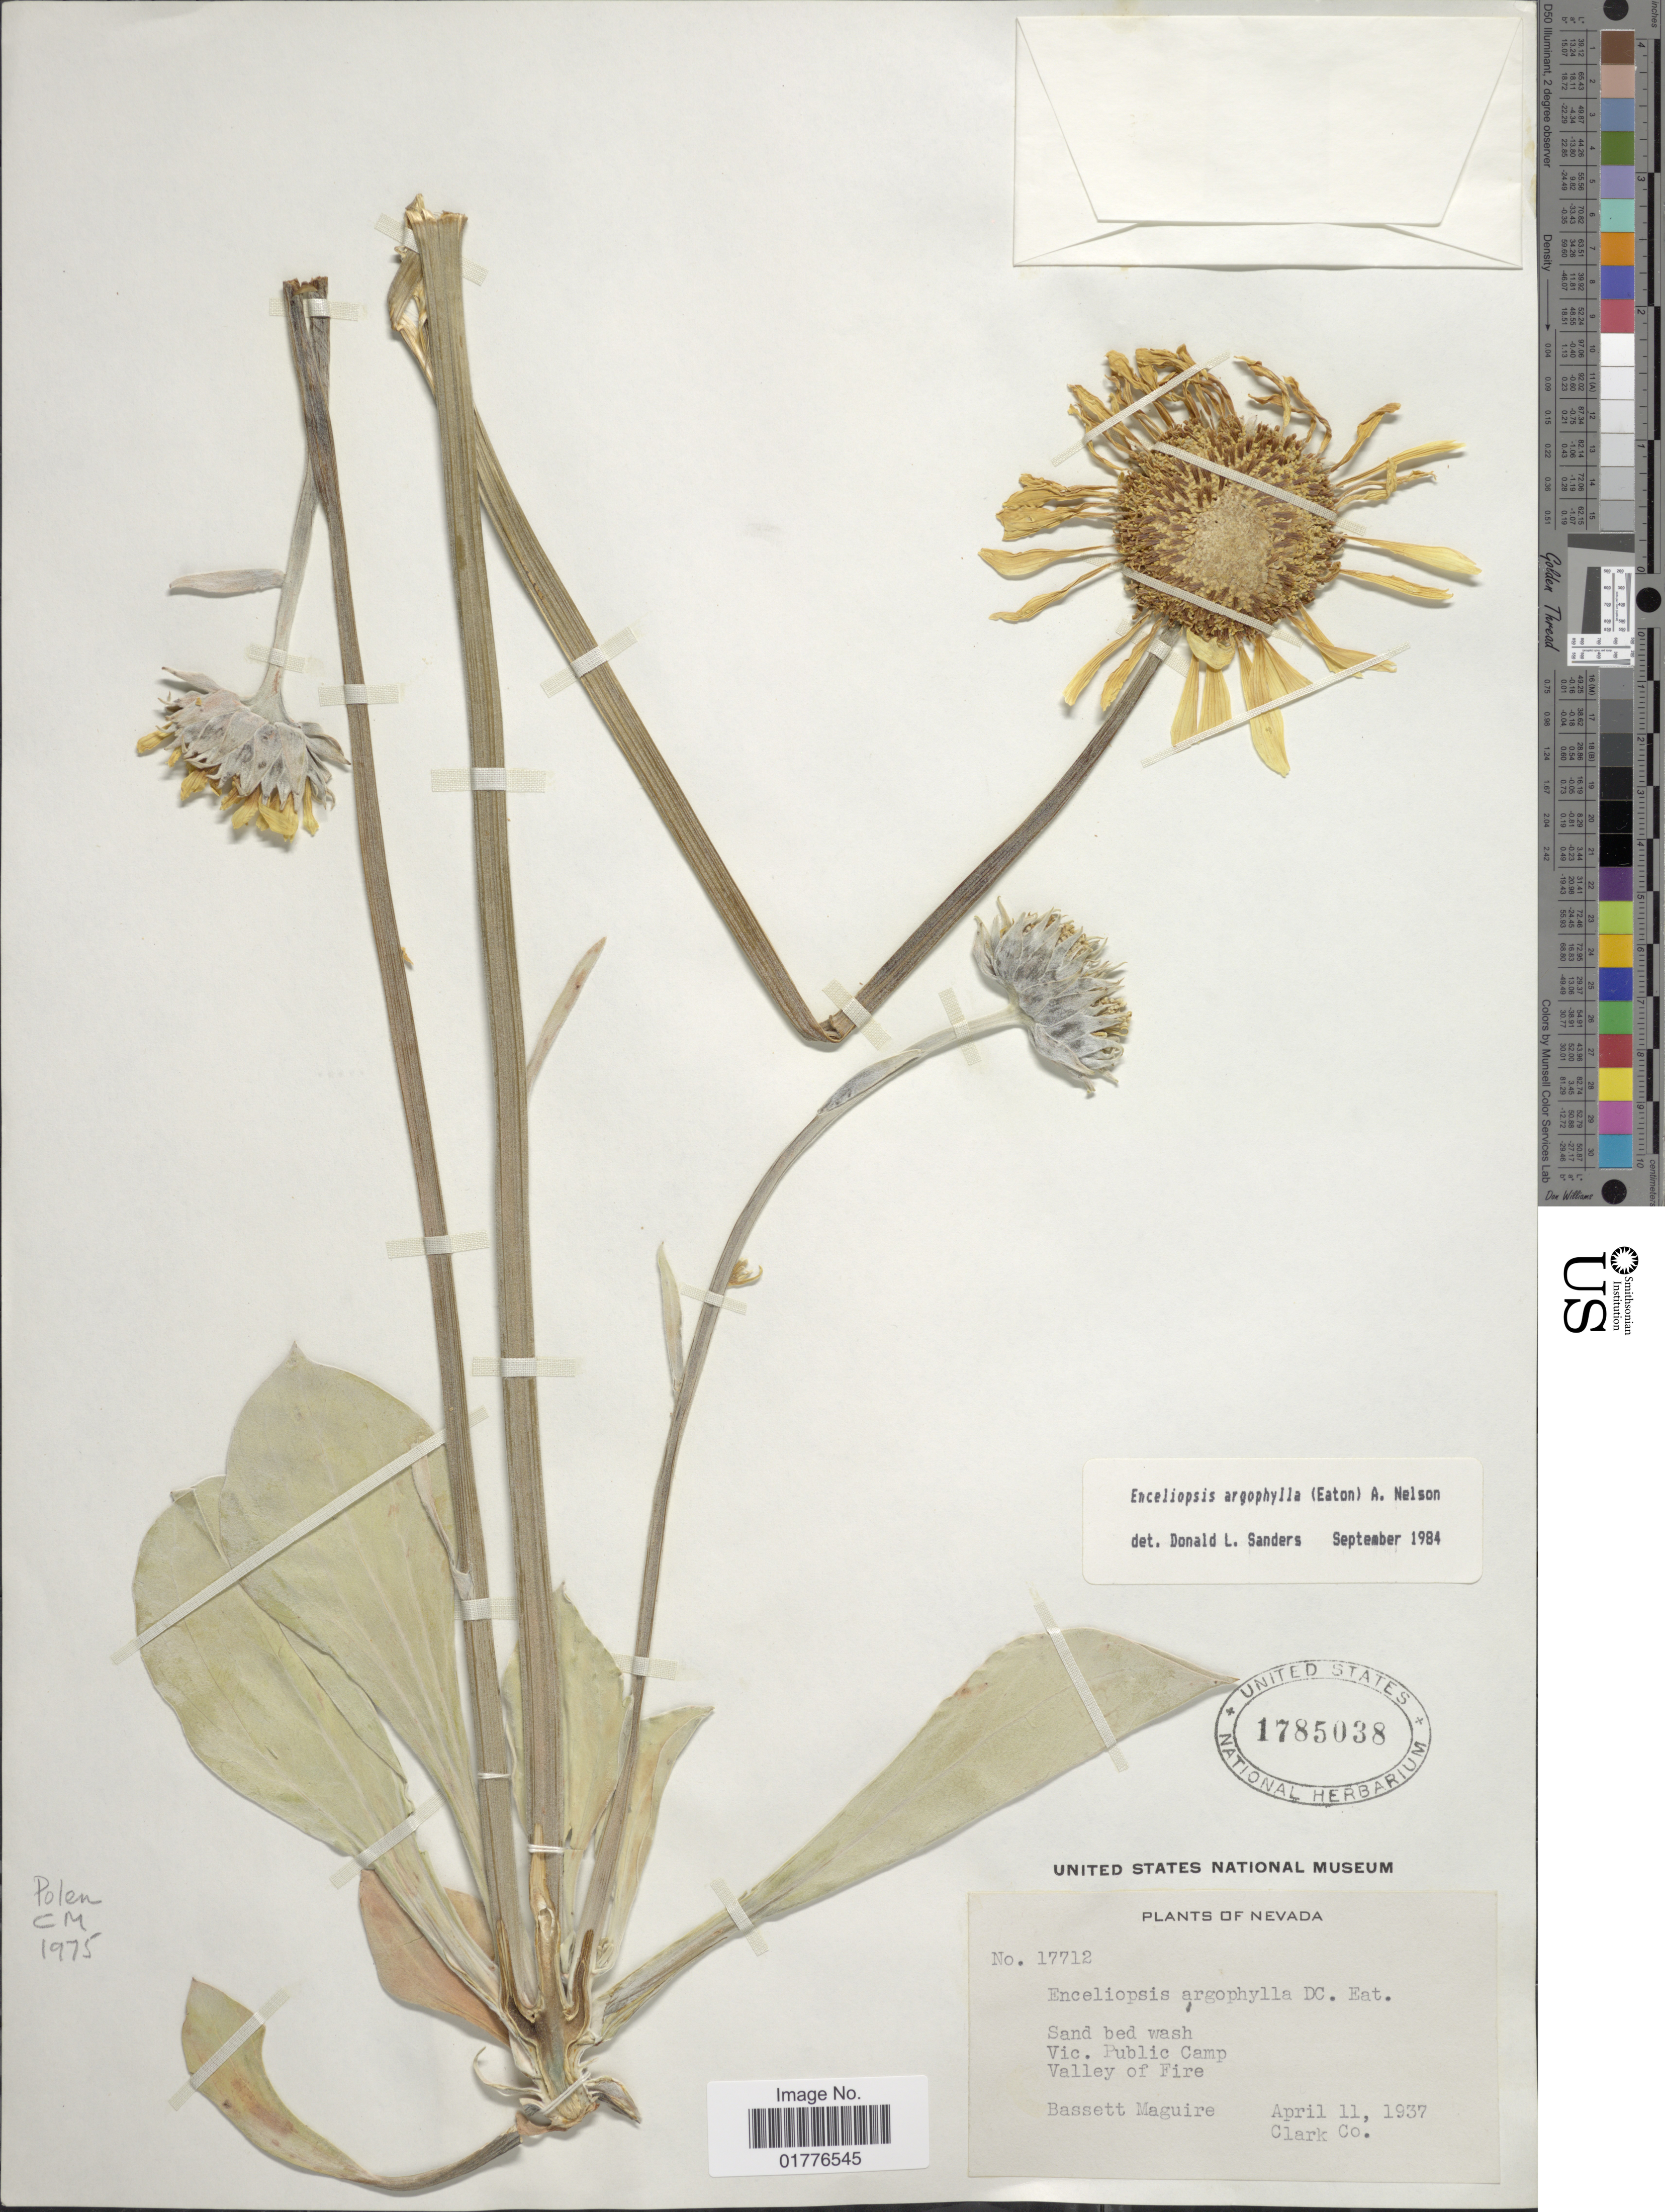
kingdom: Plantae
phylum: Tracheophyta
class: Magnoliopsida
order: Asterales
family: Asteraceae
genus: Enceliopsis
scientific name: Enceliopsis argophylla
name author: (D.C. Eaton) A. Nelson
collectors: B. Maguire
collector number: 17712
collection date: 1937-04-11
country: United States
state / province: Nevada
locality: Vic. Public Camp. Valley of Fire. Clark Co.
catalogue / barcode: US 1785038